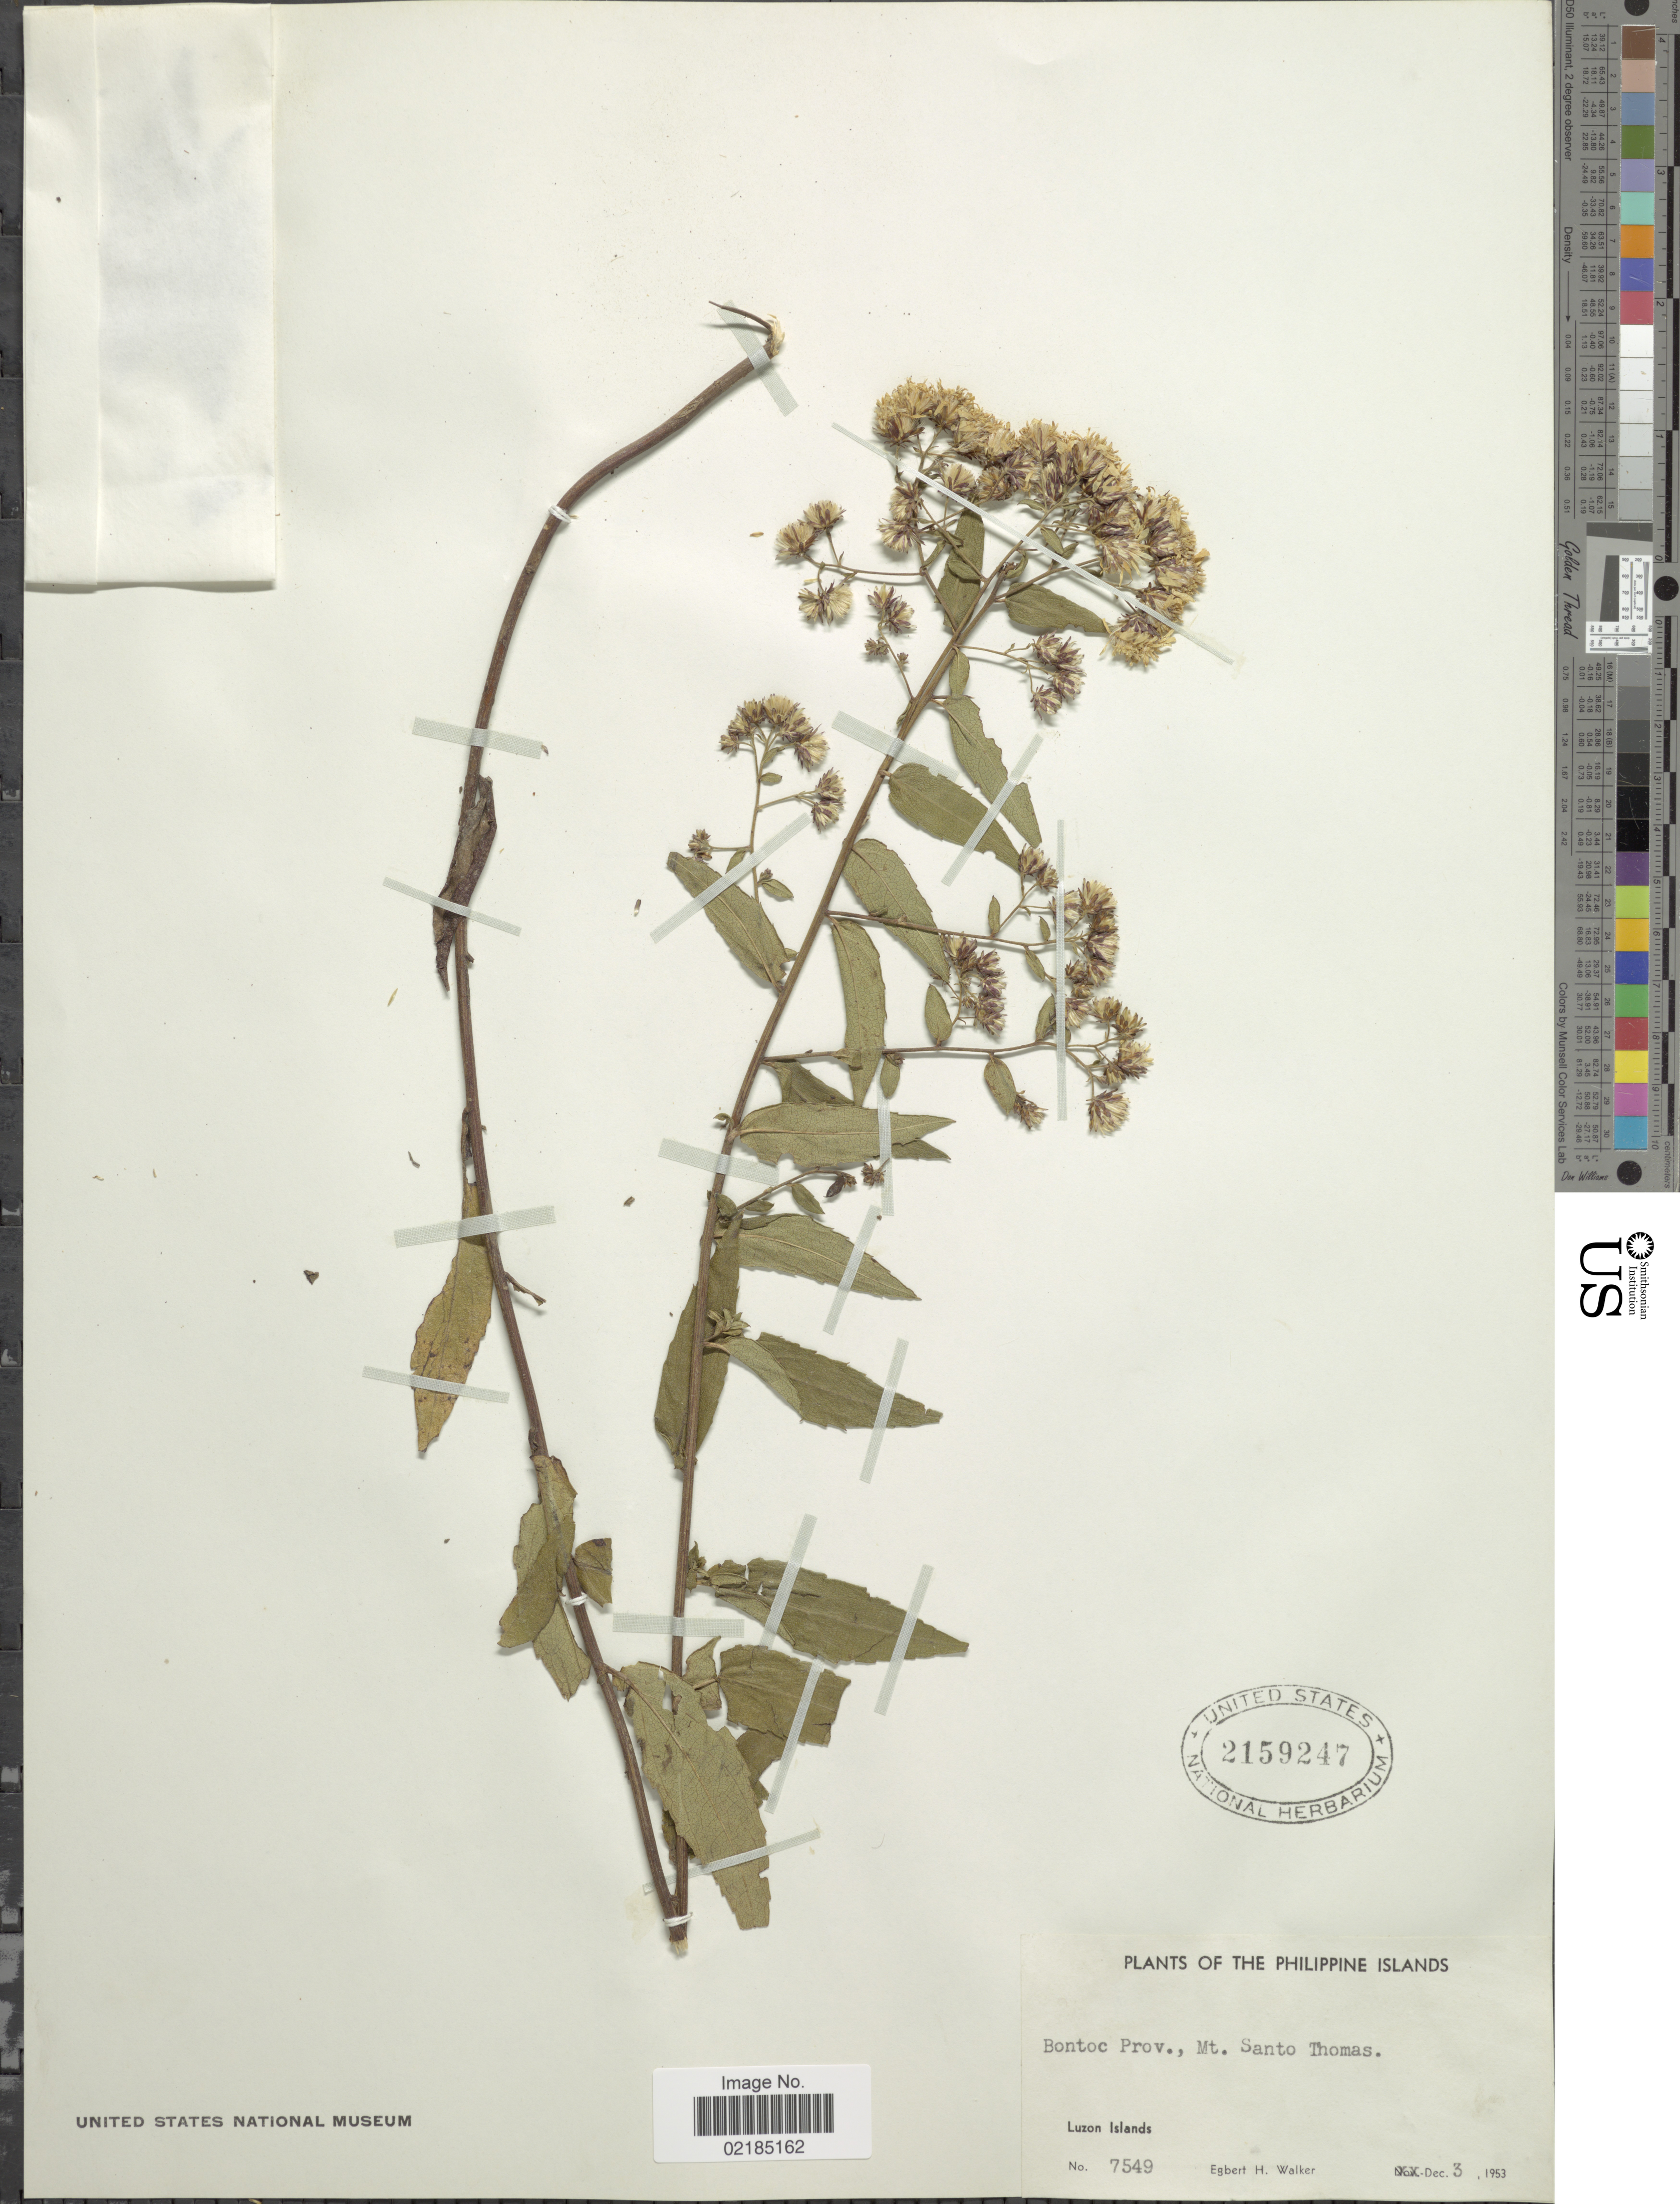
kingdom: Plantae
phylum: Tracheophyta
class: Magnoliopsida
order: Asterales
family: Asteraceae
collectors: E. H. Walker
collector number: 7549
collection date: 1953-12-03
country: Philippines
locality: Bontoc Prov., Mt. Santo Thomas. Luzon Islands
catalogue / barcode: US 2159247